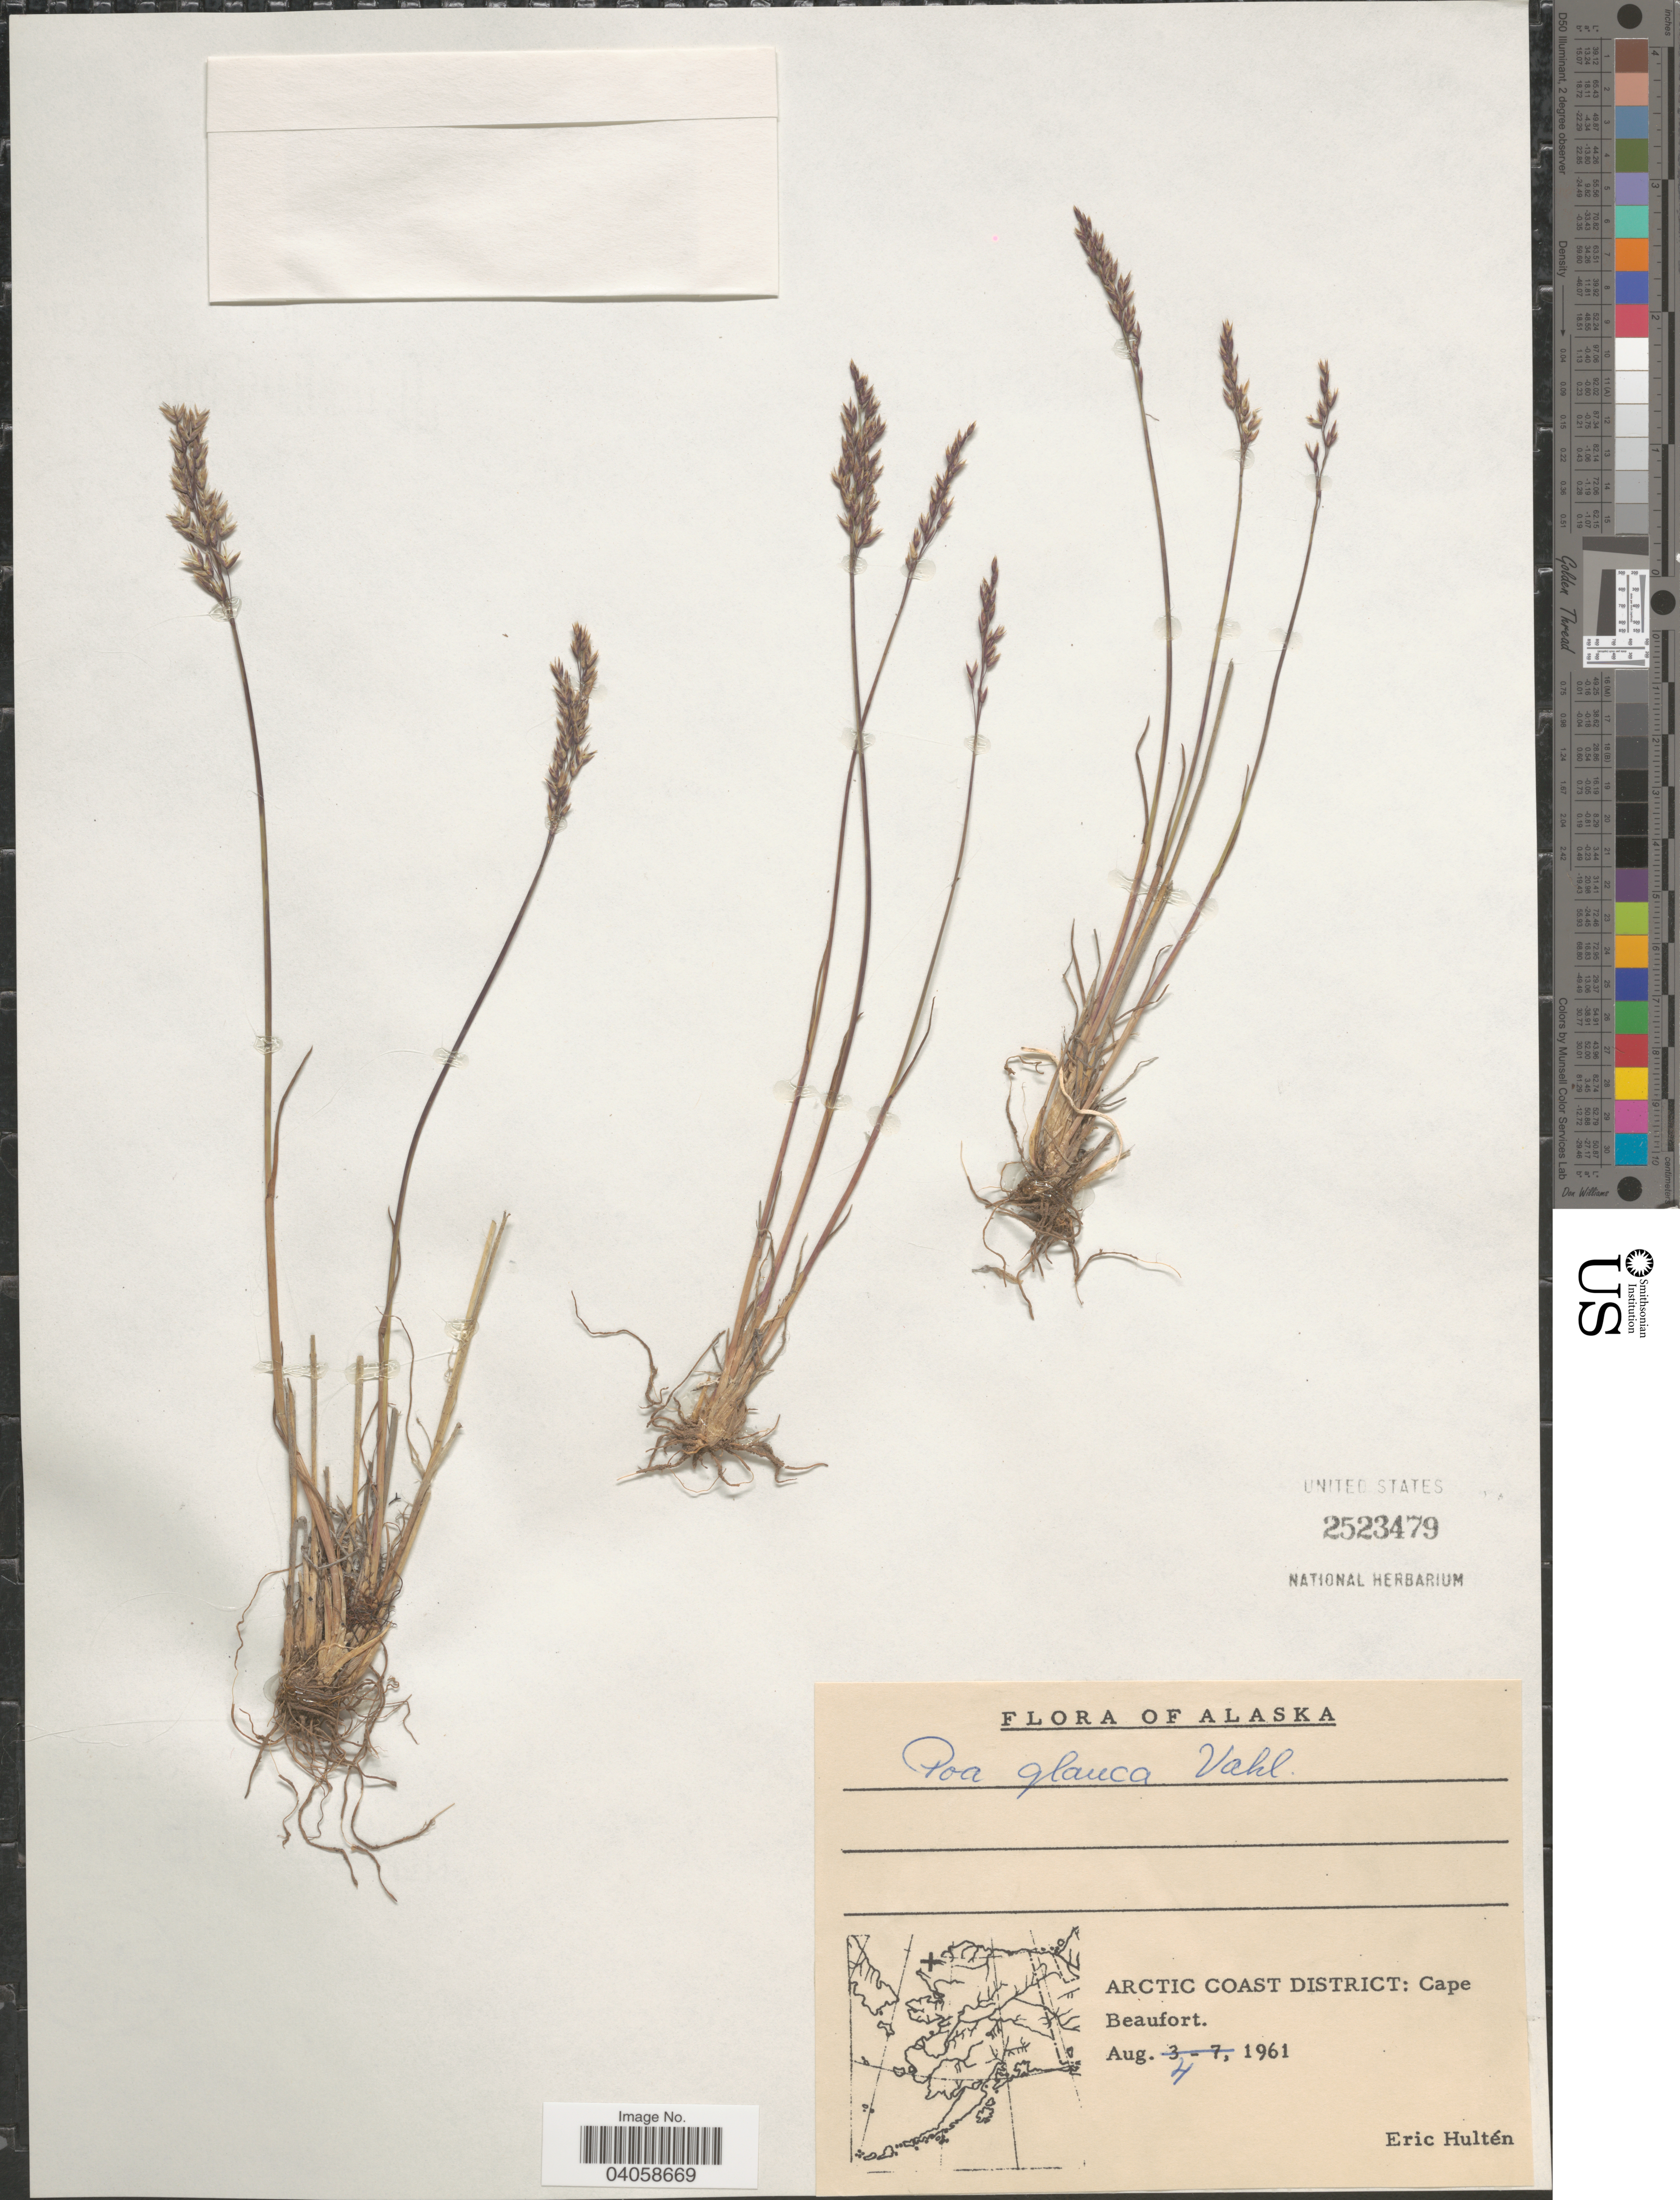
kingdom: Plantae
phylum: Tracheophyta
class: Liliopsida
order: Poales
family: Poaceae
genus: Poa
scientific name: Poa glauca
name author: Vahl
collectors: E. G. Hultén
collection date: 1961-08-04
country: United States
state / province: Alaska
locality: Arctic Coast District: Cape Beaufort.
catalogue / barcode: US 2523479